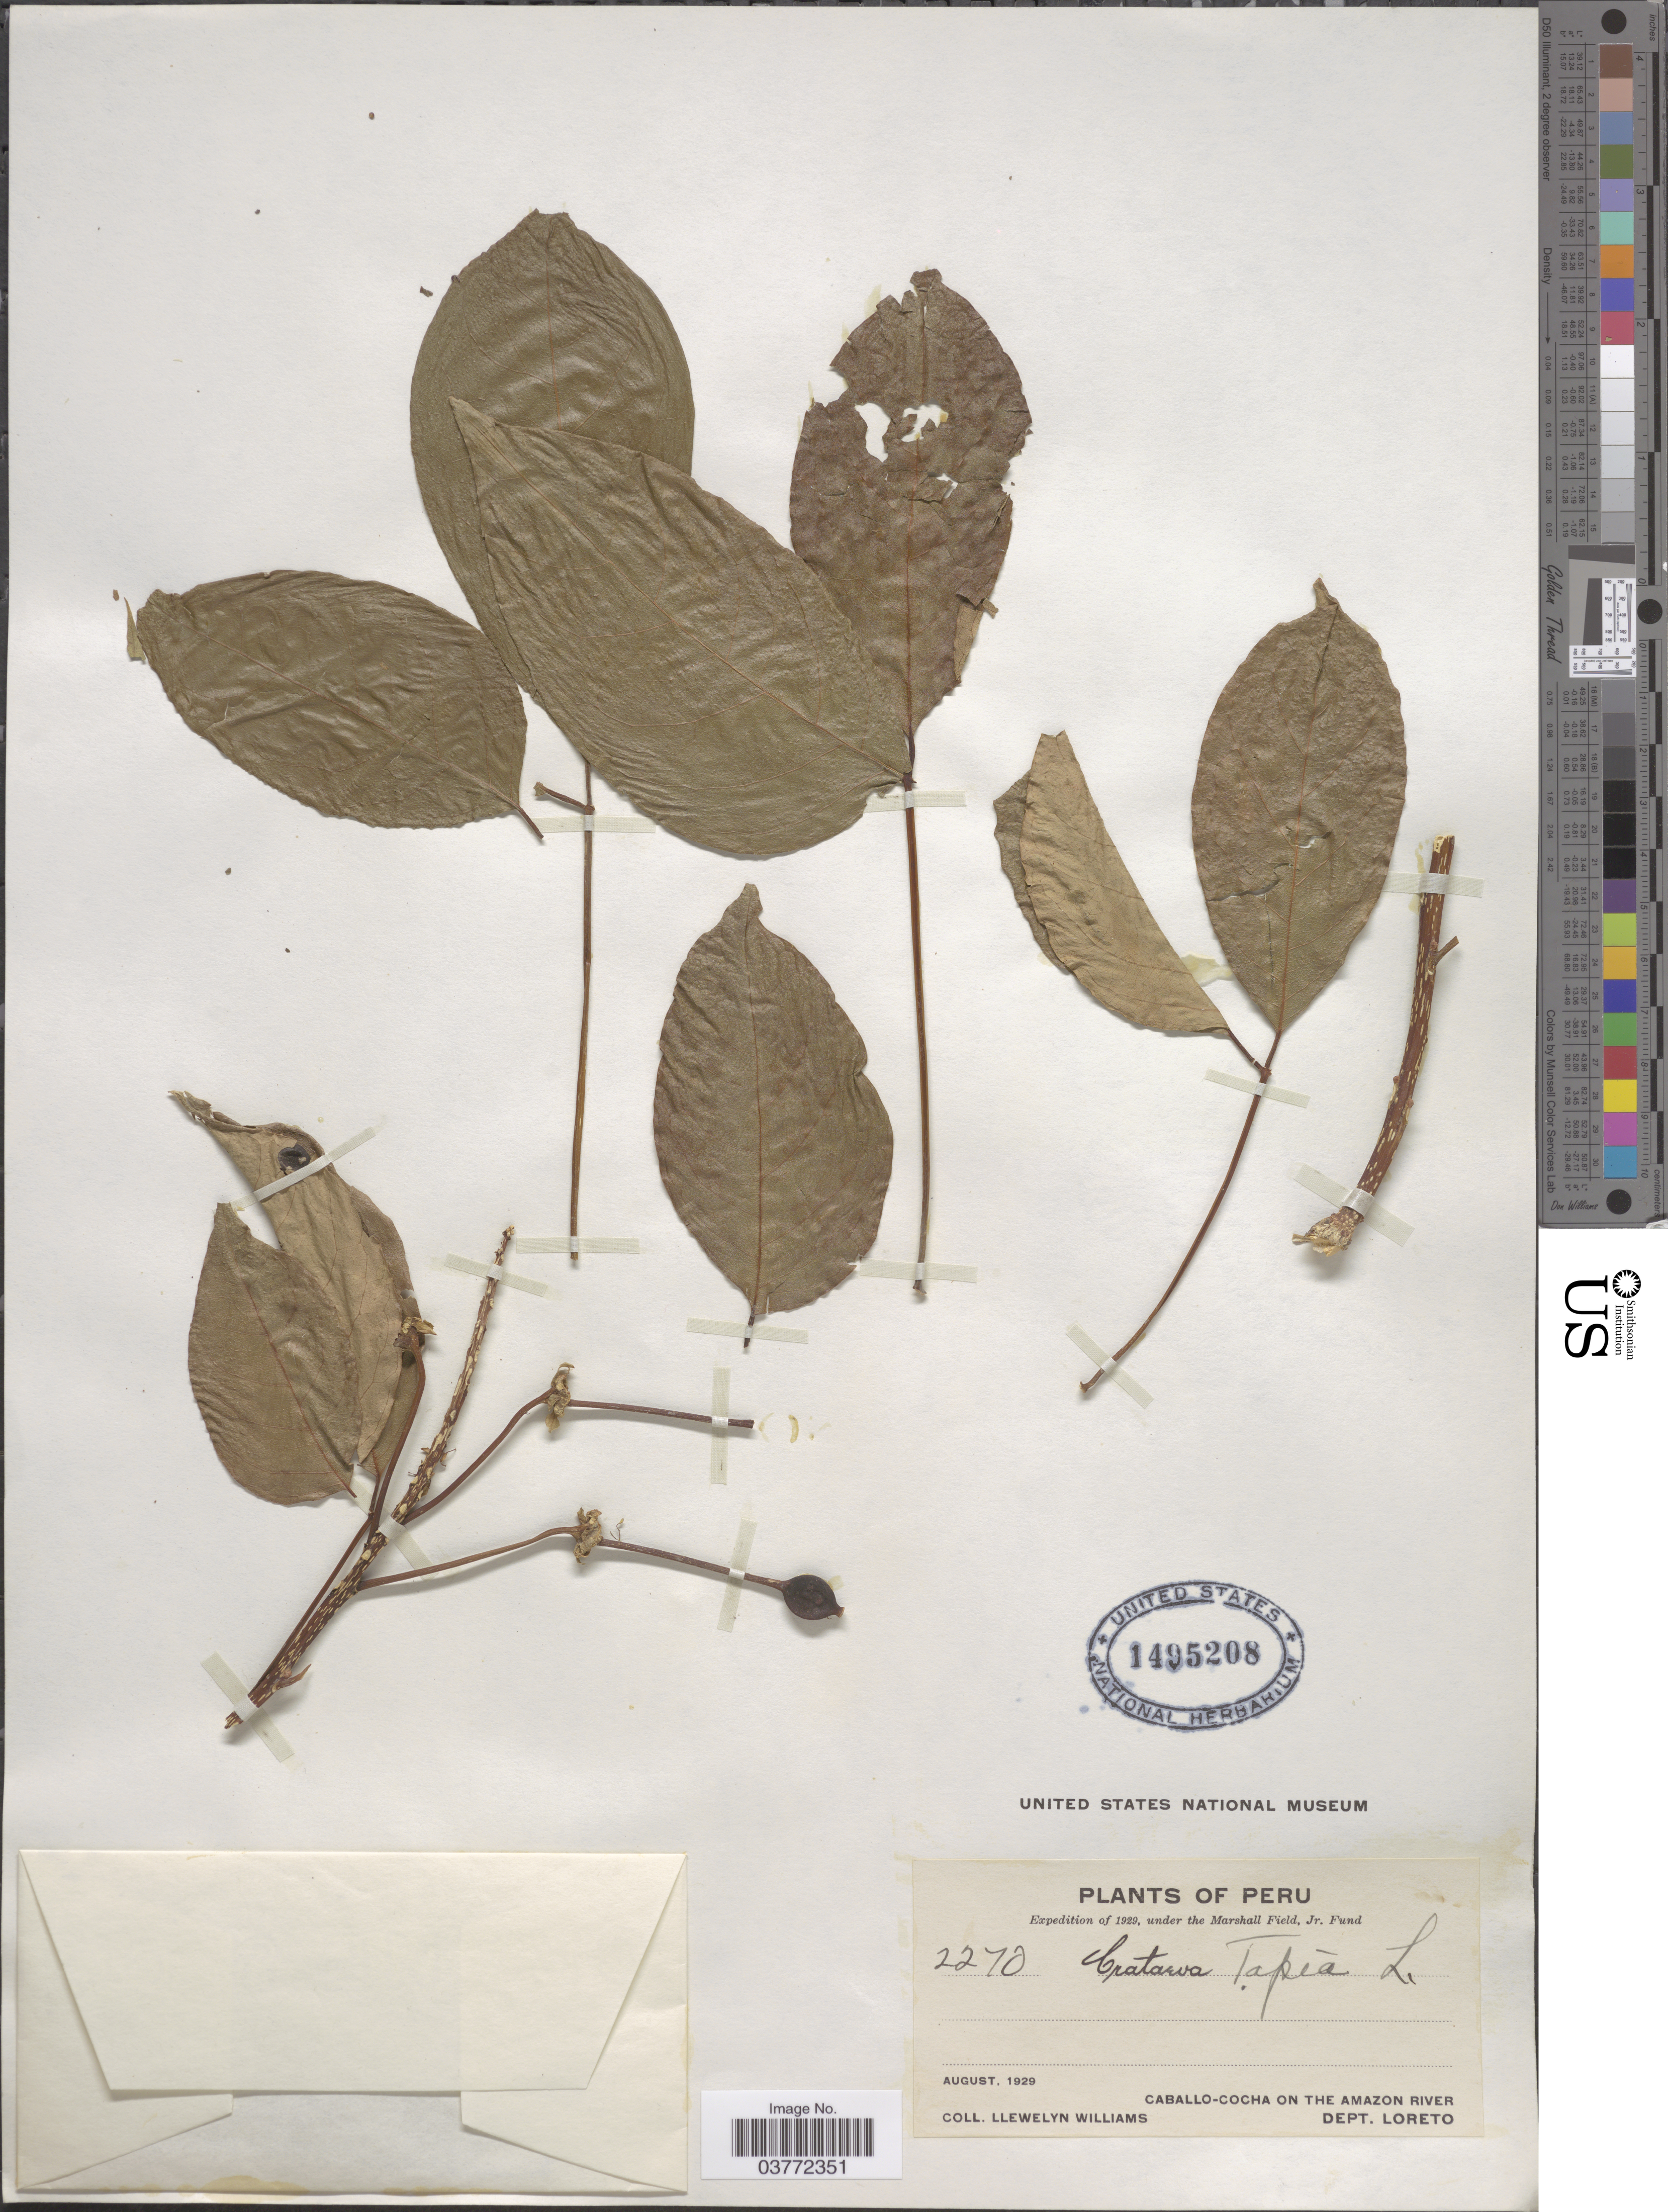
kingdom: Plantae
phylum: Tracheophyta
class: Magnoliopsida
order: Brassicales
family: Capparaceae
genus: Crateva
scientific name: Crateva tapia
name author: L.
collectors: Ll. Williams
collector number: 2270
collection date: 1929-08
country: Peru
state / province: Loreto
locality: Caballo-Cocha on the Amazon River. Dept. Loreto.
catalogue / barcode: US 1495208